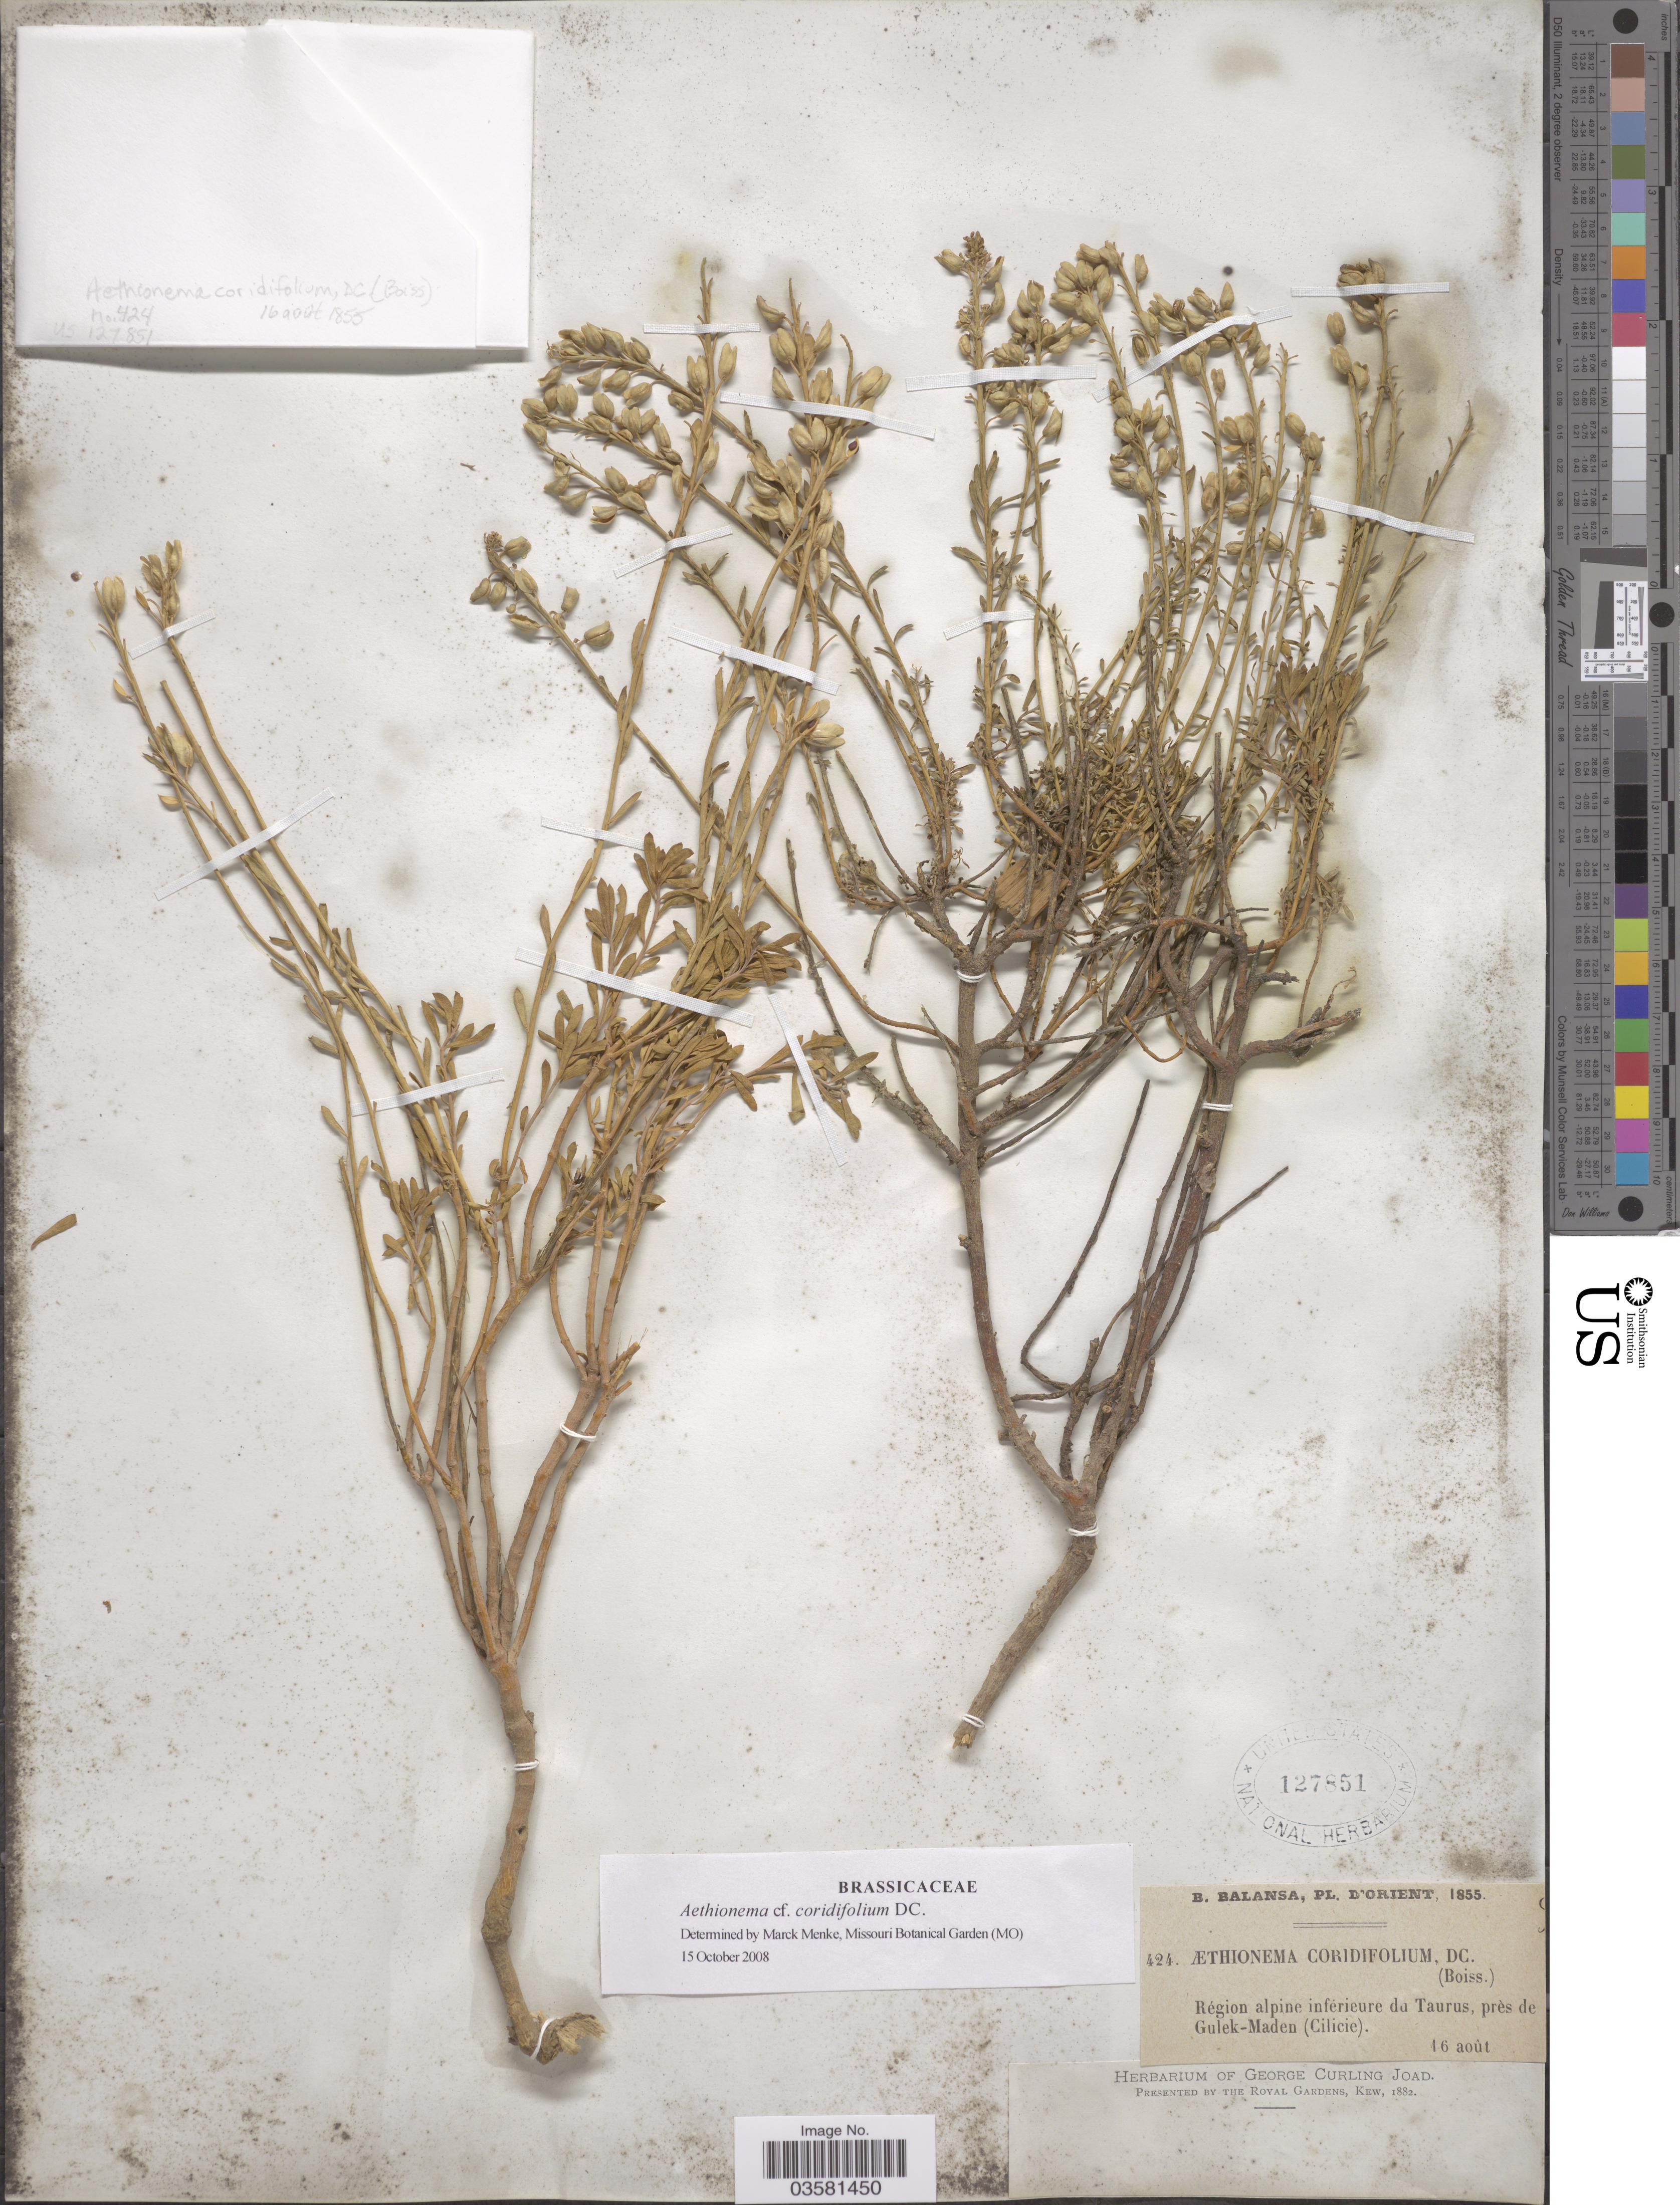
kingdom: Plantae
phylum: Tracheophyta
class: Magnoliopsida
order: Brassicales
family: Brassicaceae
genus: Aethionema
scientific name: Aethionema coridifolium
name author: DC.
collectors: B. Balansa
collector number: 424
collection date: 1855-08-16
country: Turkey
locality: D'Orient. Région alpine inférieure du Taurus, près de Gulek-Maden (Cilicie).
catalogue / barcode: US 127851